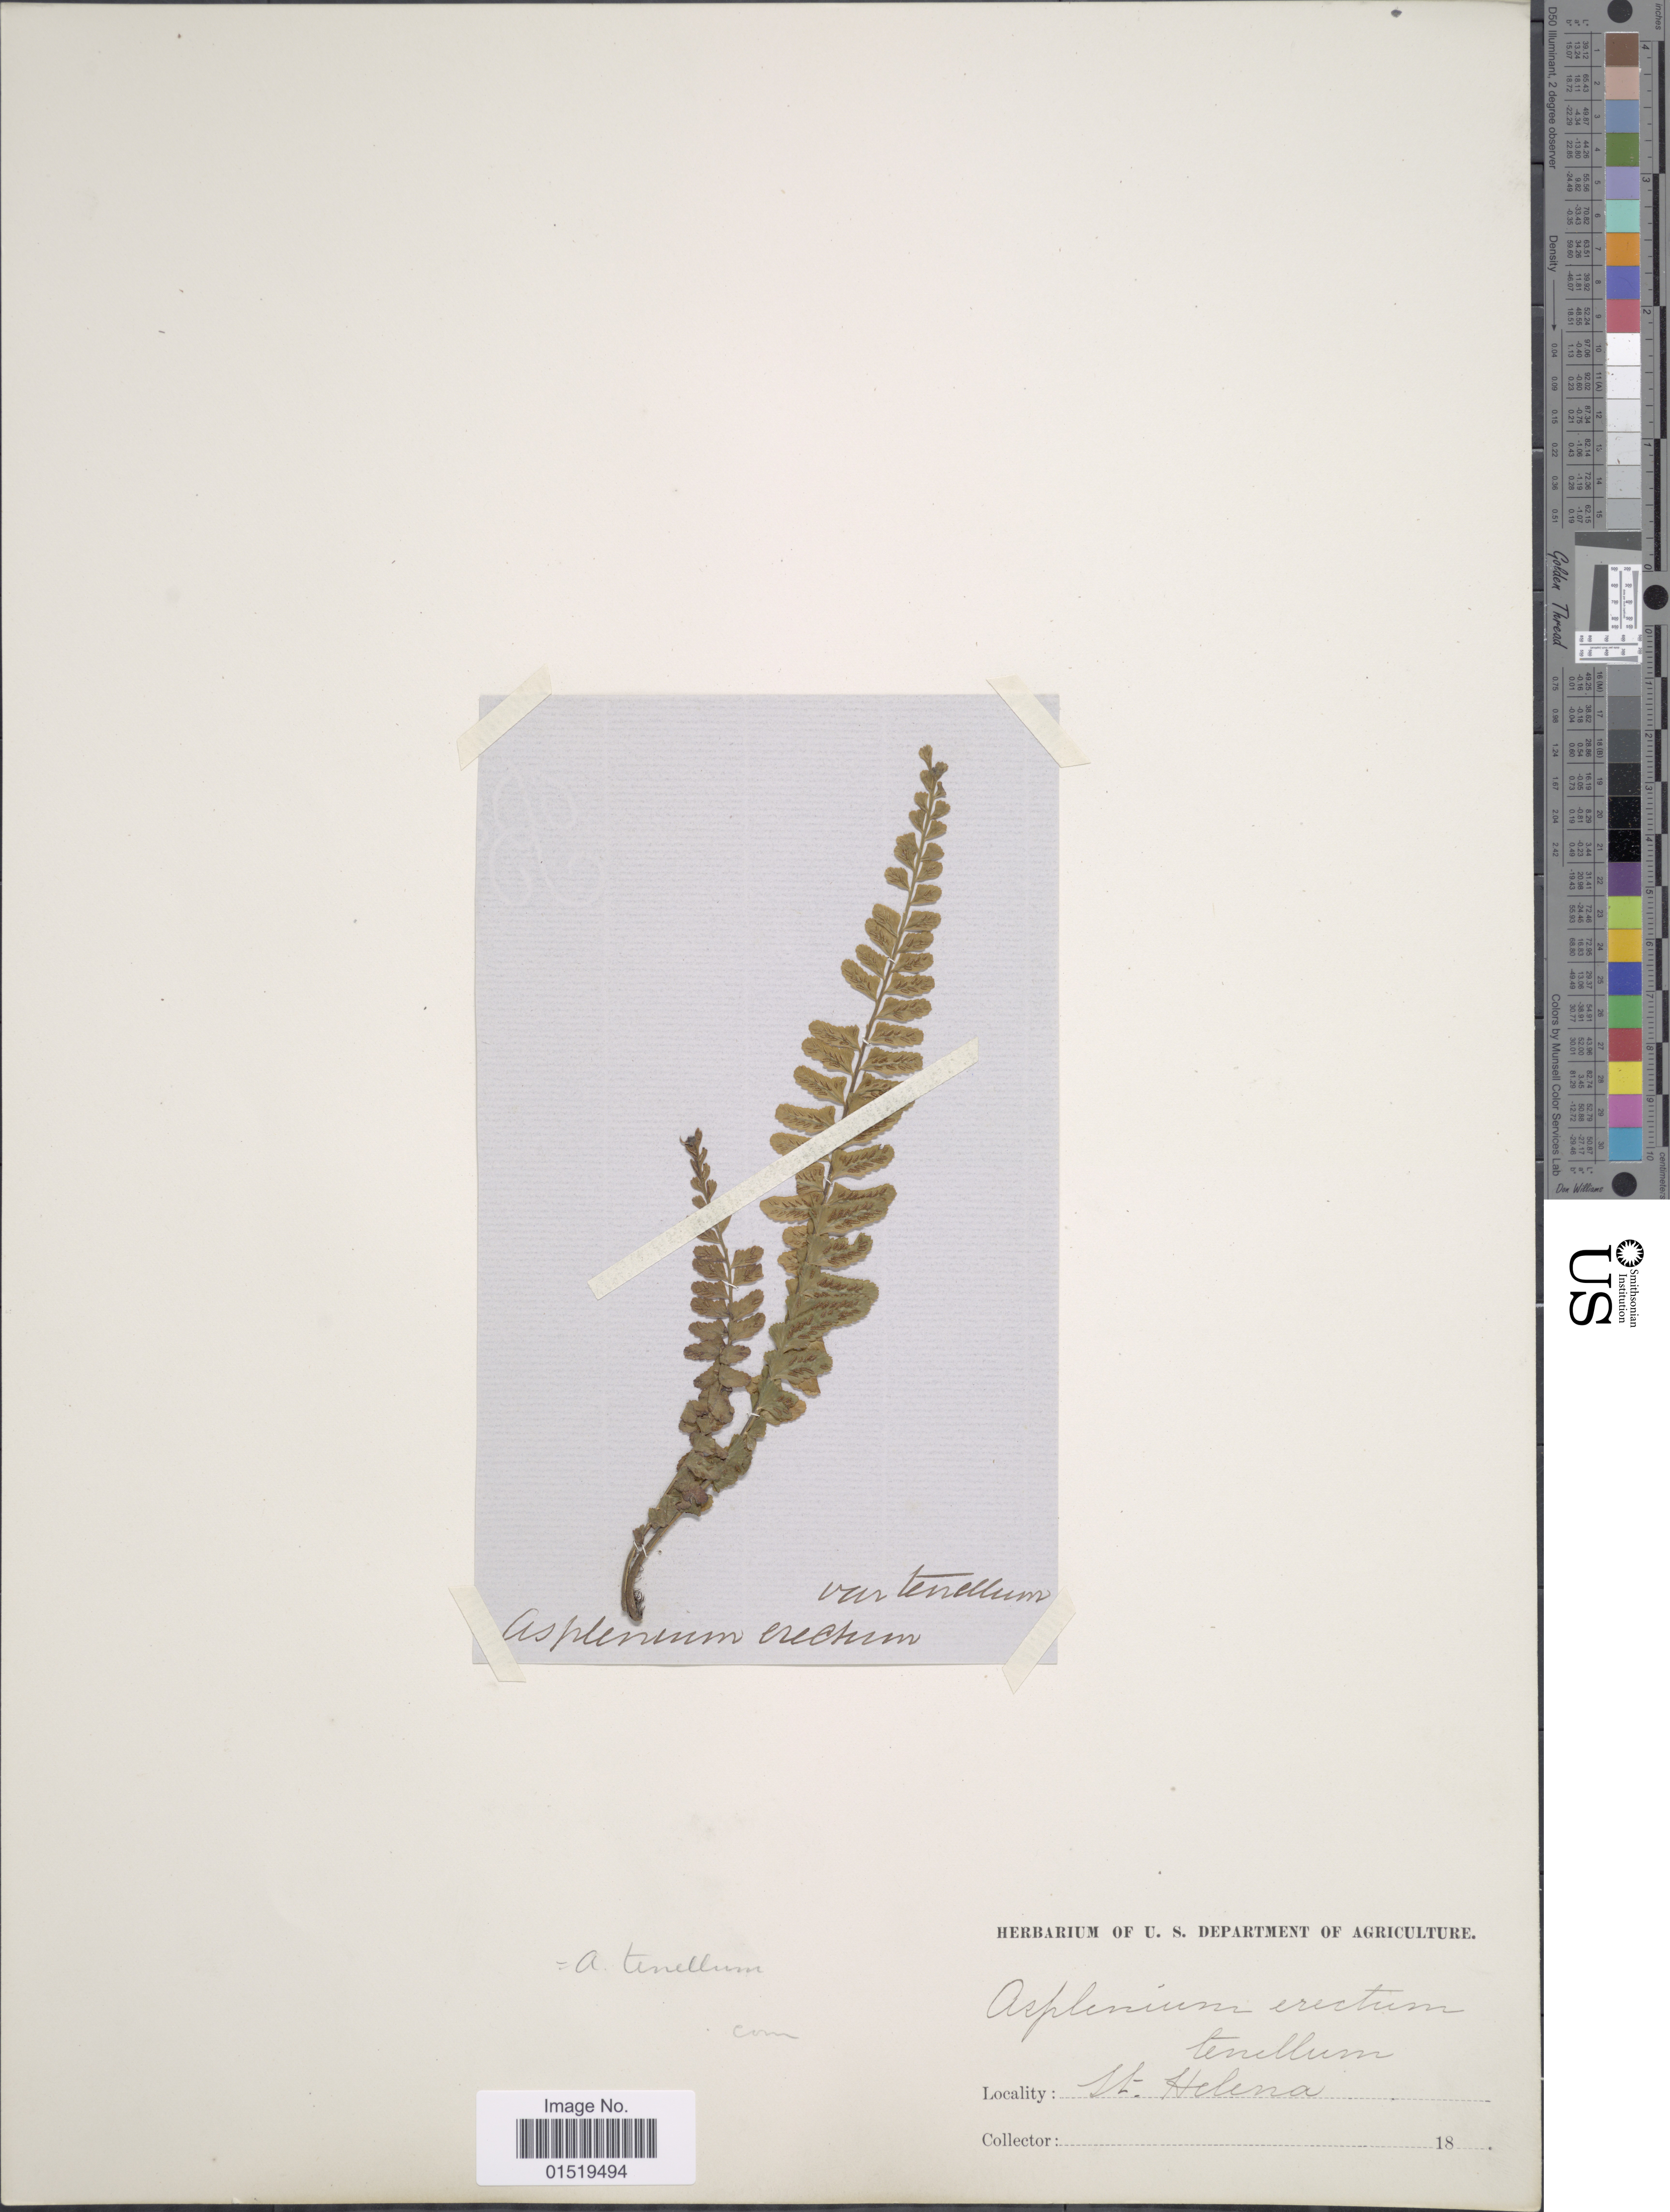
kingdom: Plantae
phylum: Tracheophyta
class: Polypodiopsida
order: Polypodiales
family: Aspleniaceae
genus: Asplenium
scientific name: Asplenium tenellum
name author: Houlston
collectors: U.S. Department of Agriculture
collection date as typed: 18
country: St. Helena Islands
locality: St. Helena.